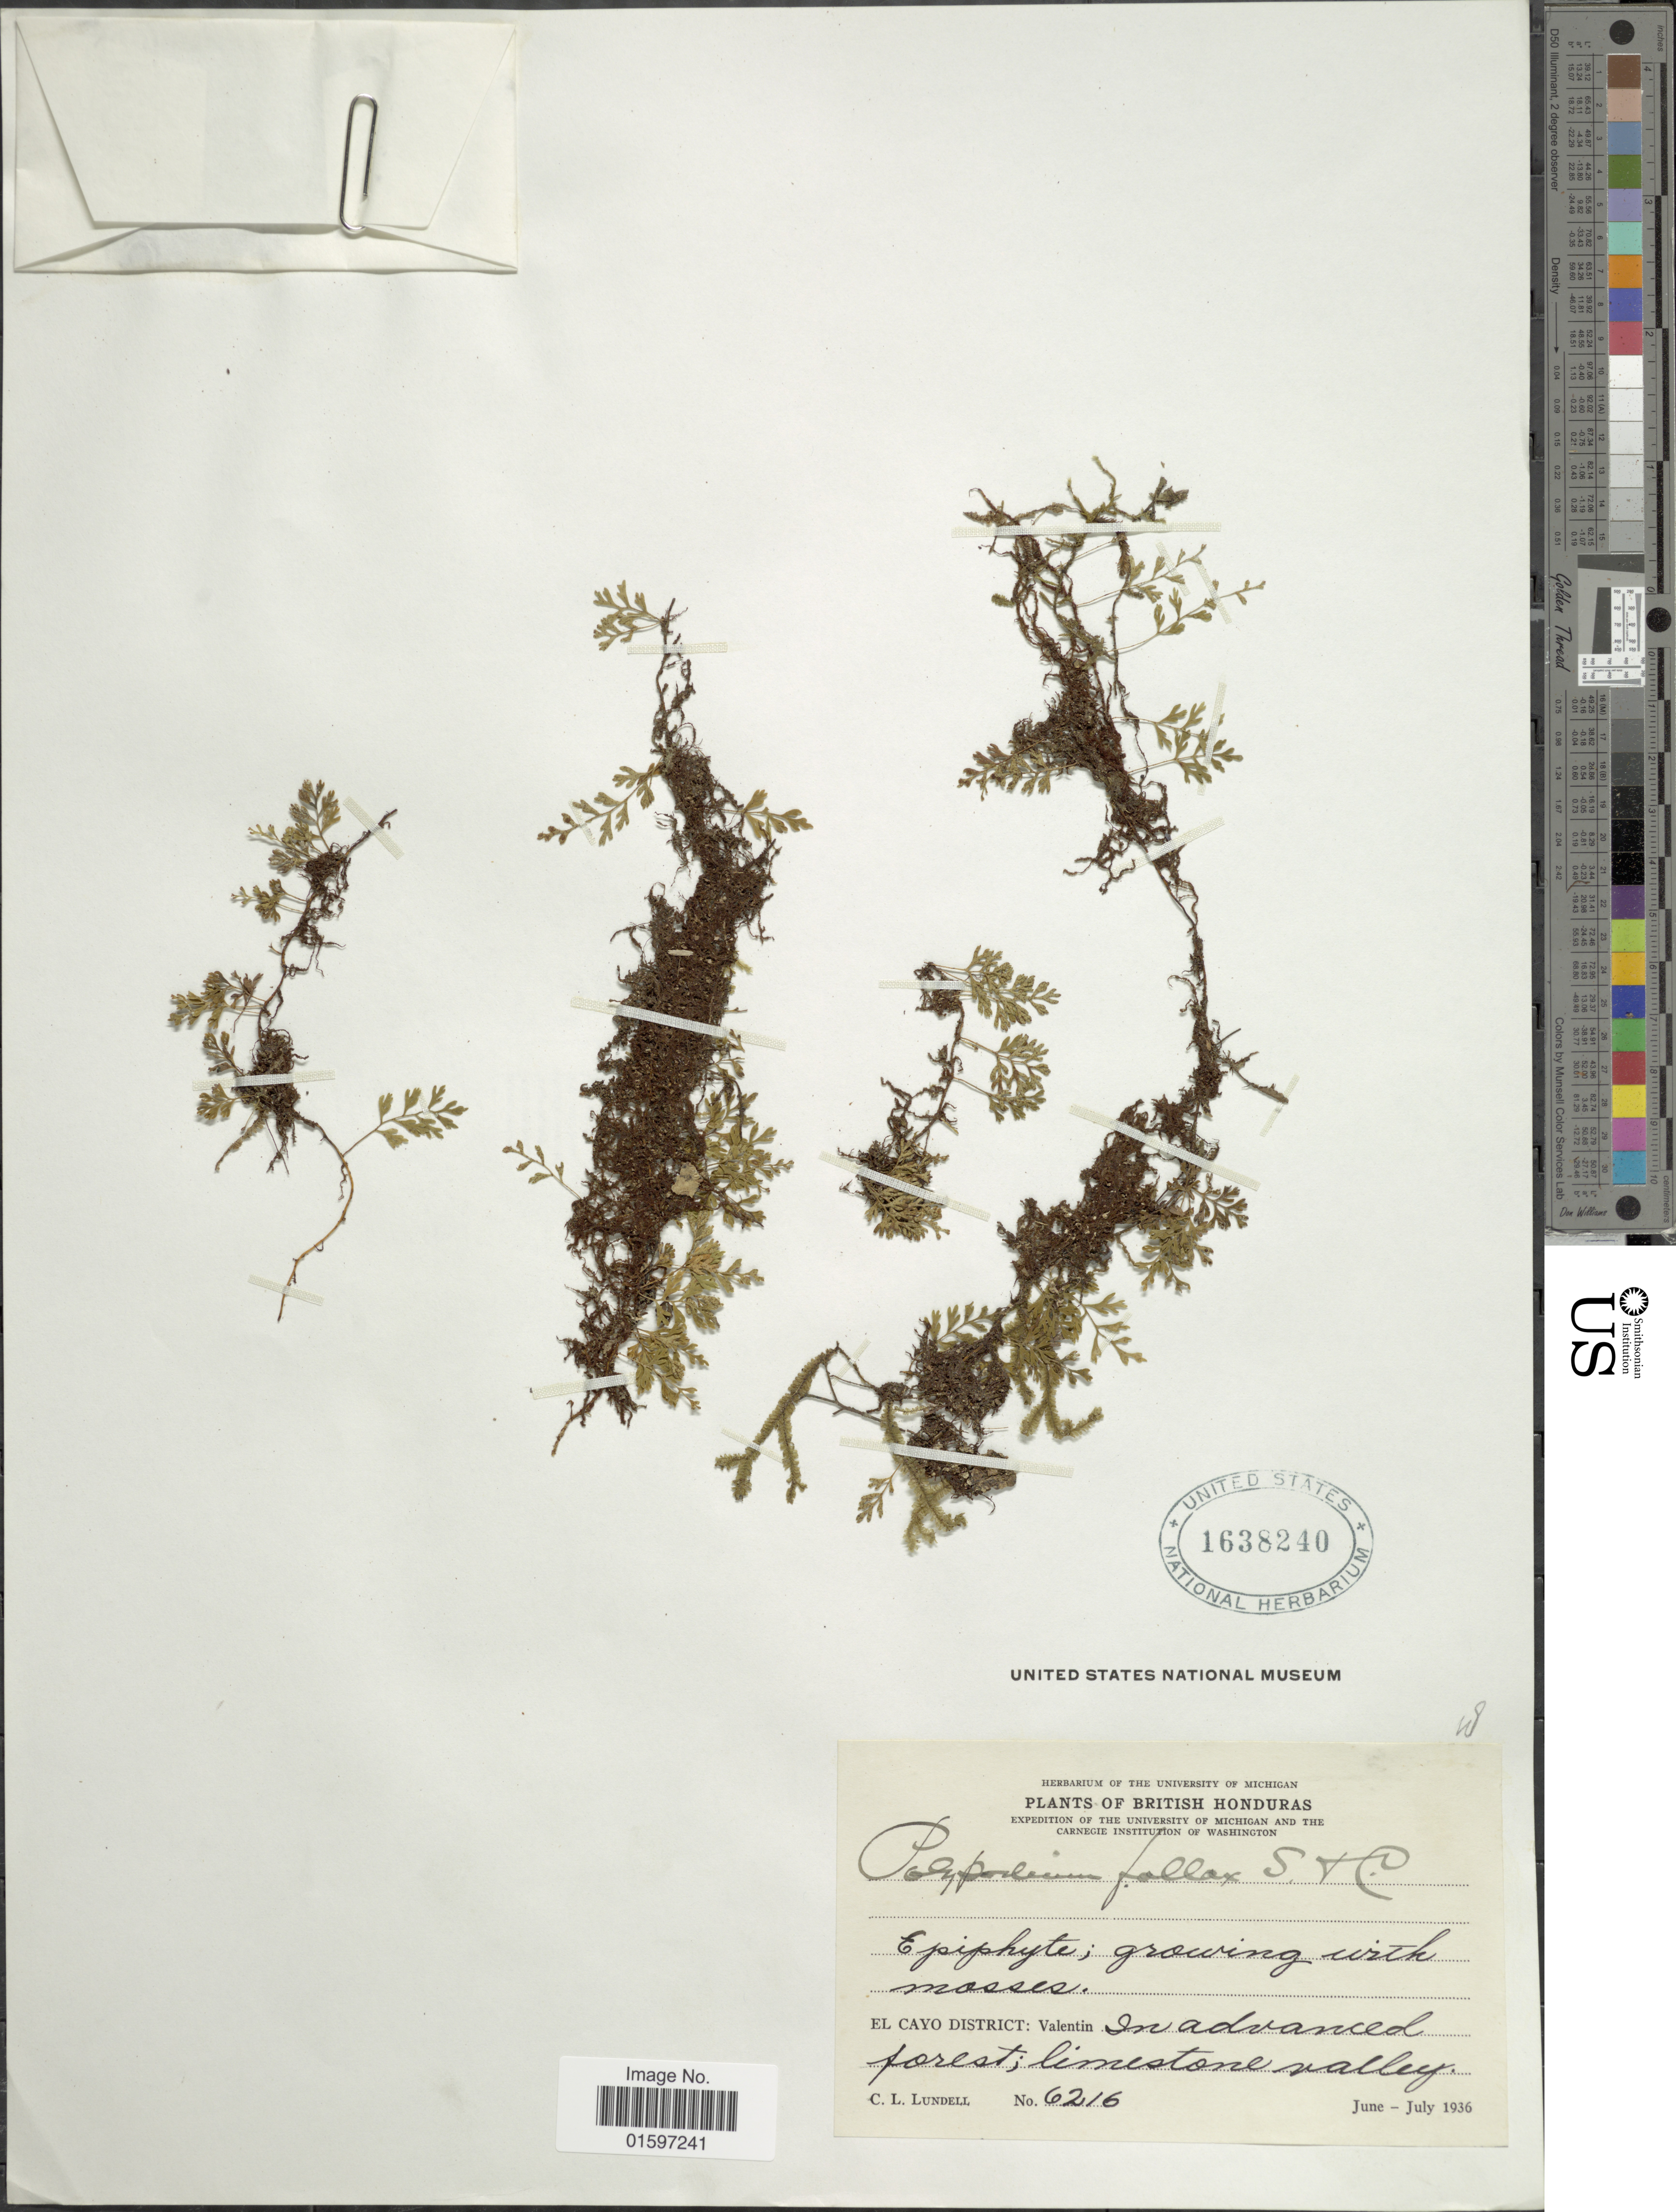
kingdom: Plantae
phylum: Tracheophyta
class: Polypodiopsida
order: Polypodiales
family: Polypodiaceae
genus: Pleopeltis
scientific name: Pleopeltis fallax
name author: (Schltdl. & Cham.) Mickel & Beitel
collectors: C. L. Lundell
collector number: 6216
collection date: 1936-06/1936-07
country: Belize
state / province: Cayo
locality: British Honduras, El Cayo District: Valentin in advanced forest; limestone hill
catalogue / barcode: US 1638240